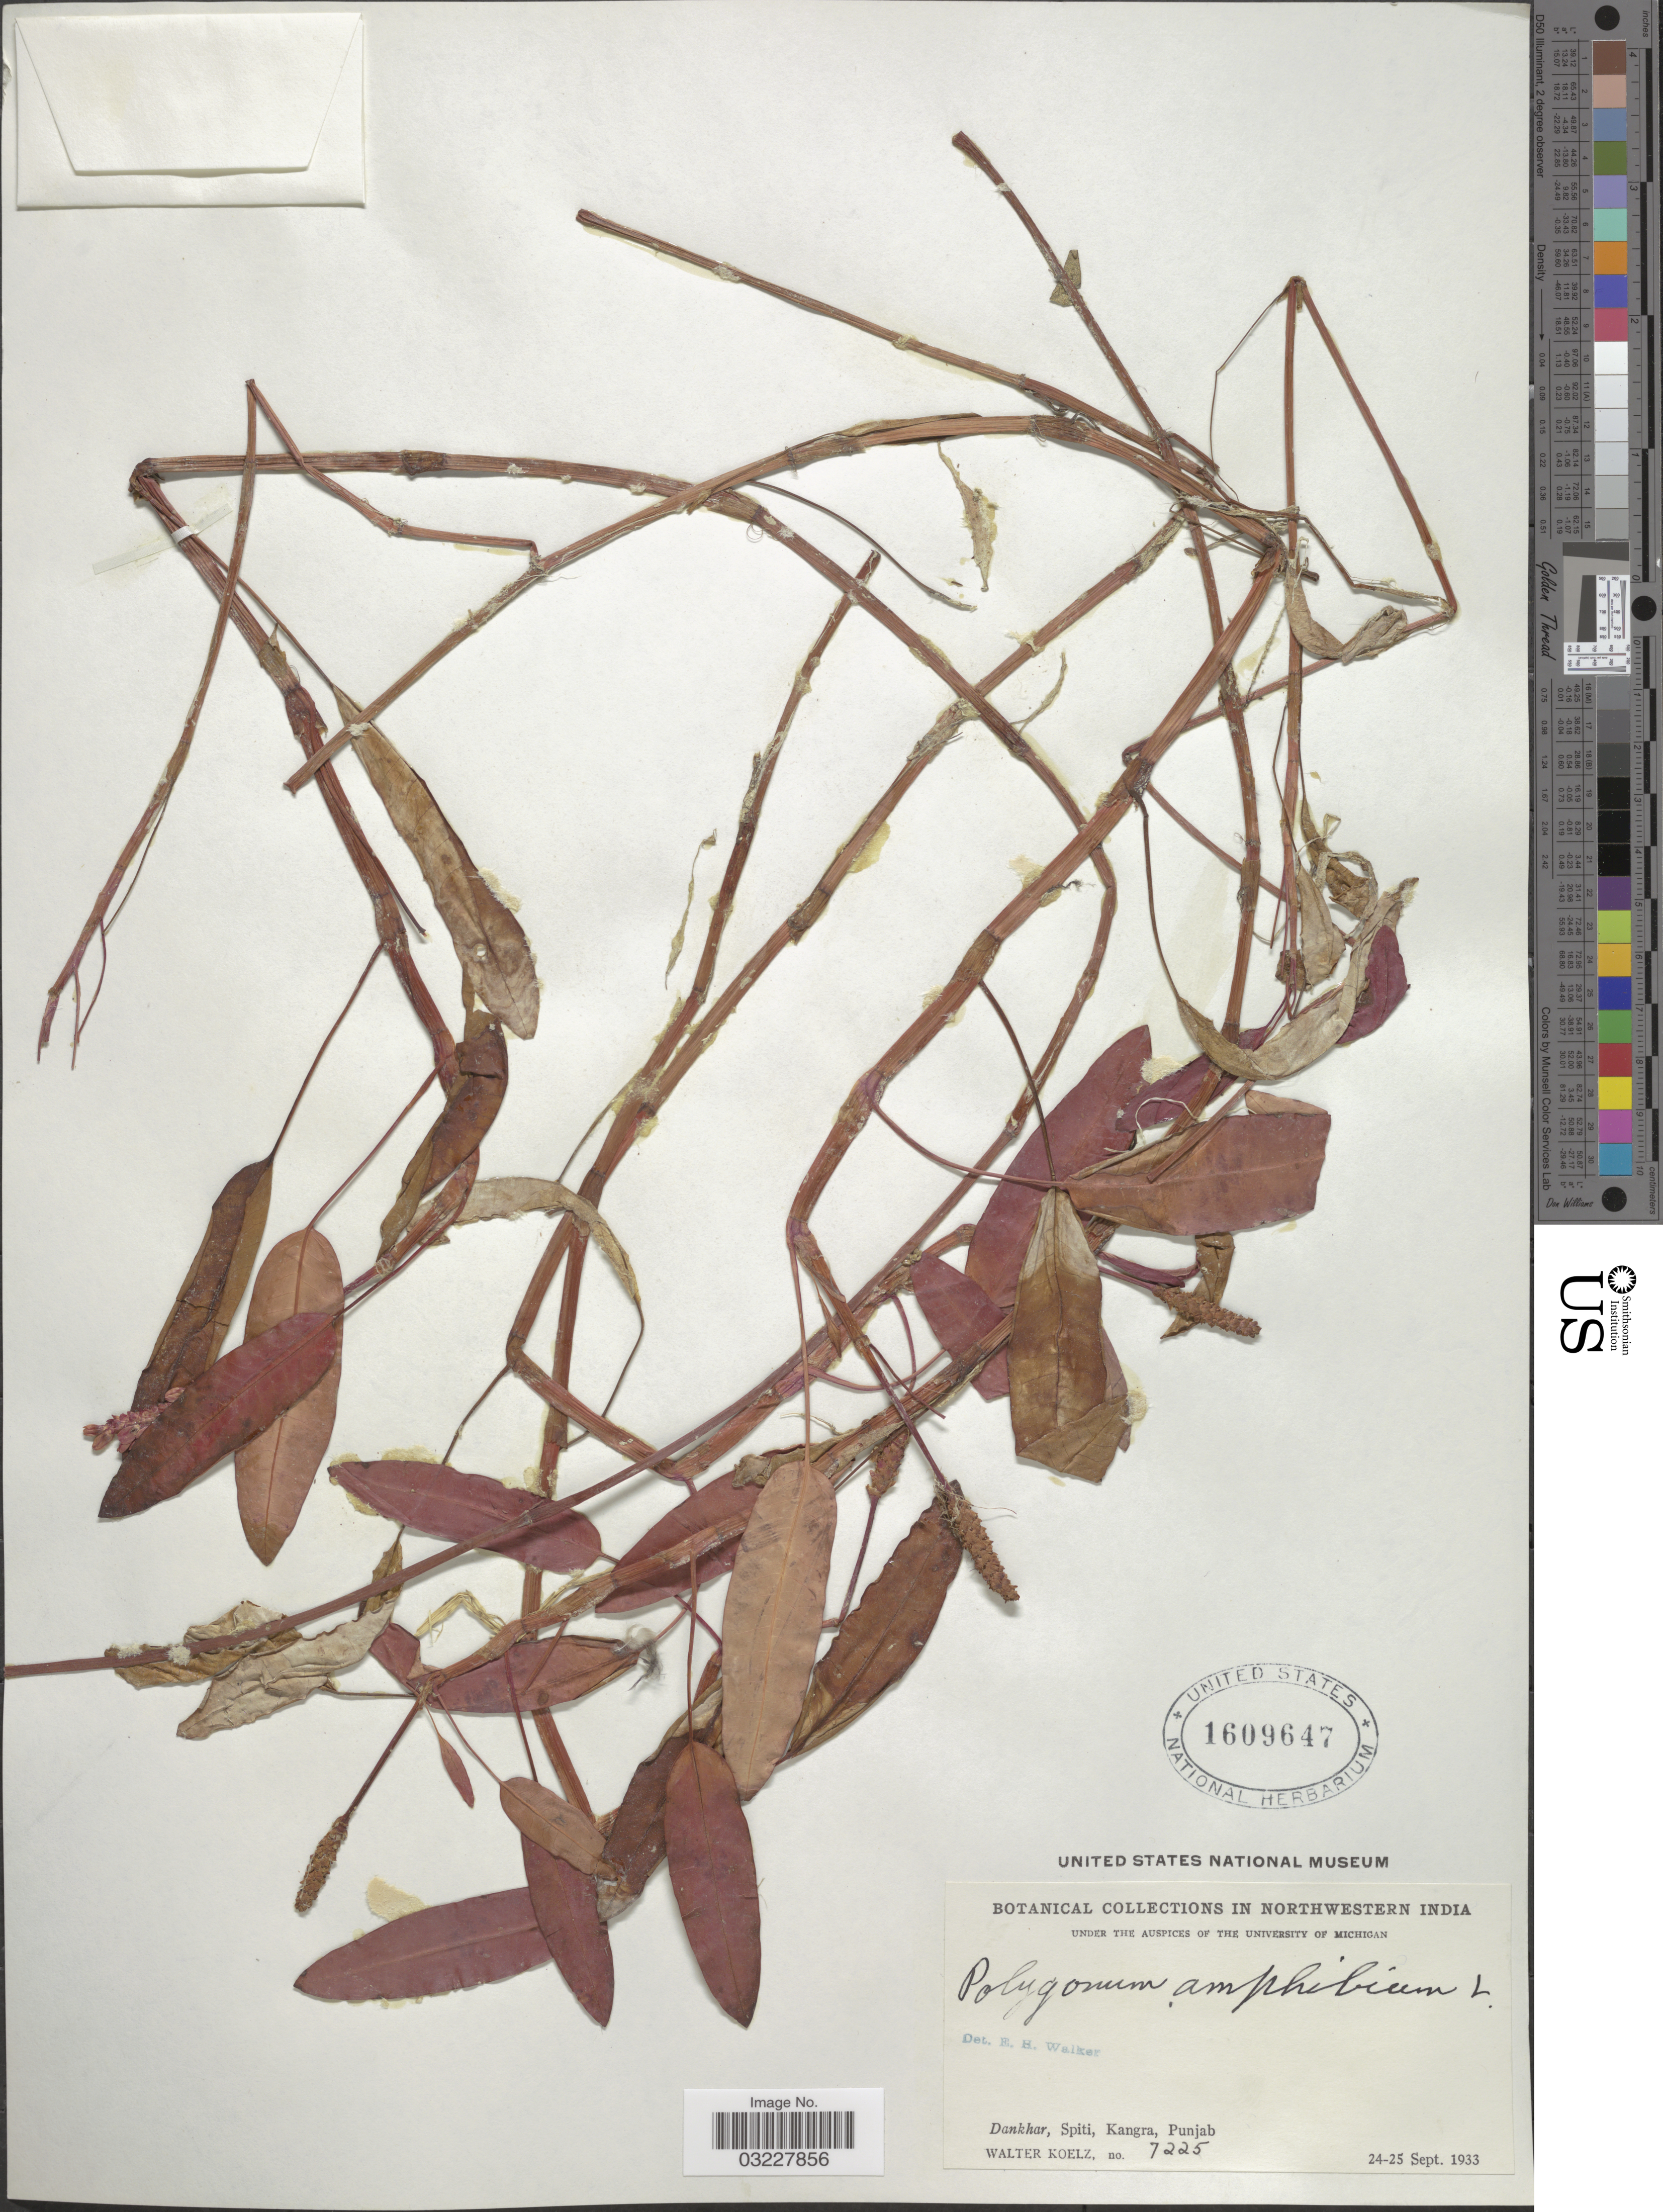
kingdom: Plantae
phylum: Tracheophyta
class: Magnoliopsida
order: Caryophyllales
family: Polygonaceae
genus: Polygonum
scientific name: Polygonum amphibium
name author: L.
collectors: W. N. Koelz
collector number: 7225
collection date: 1933-09-24/1933-09-25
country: India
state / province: Punjab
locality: Northwestern India. Dankhar, Spiti, Kangra.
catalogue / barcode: US 1609647